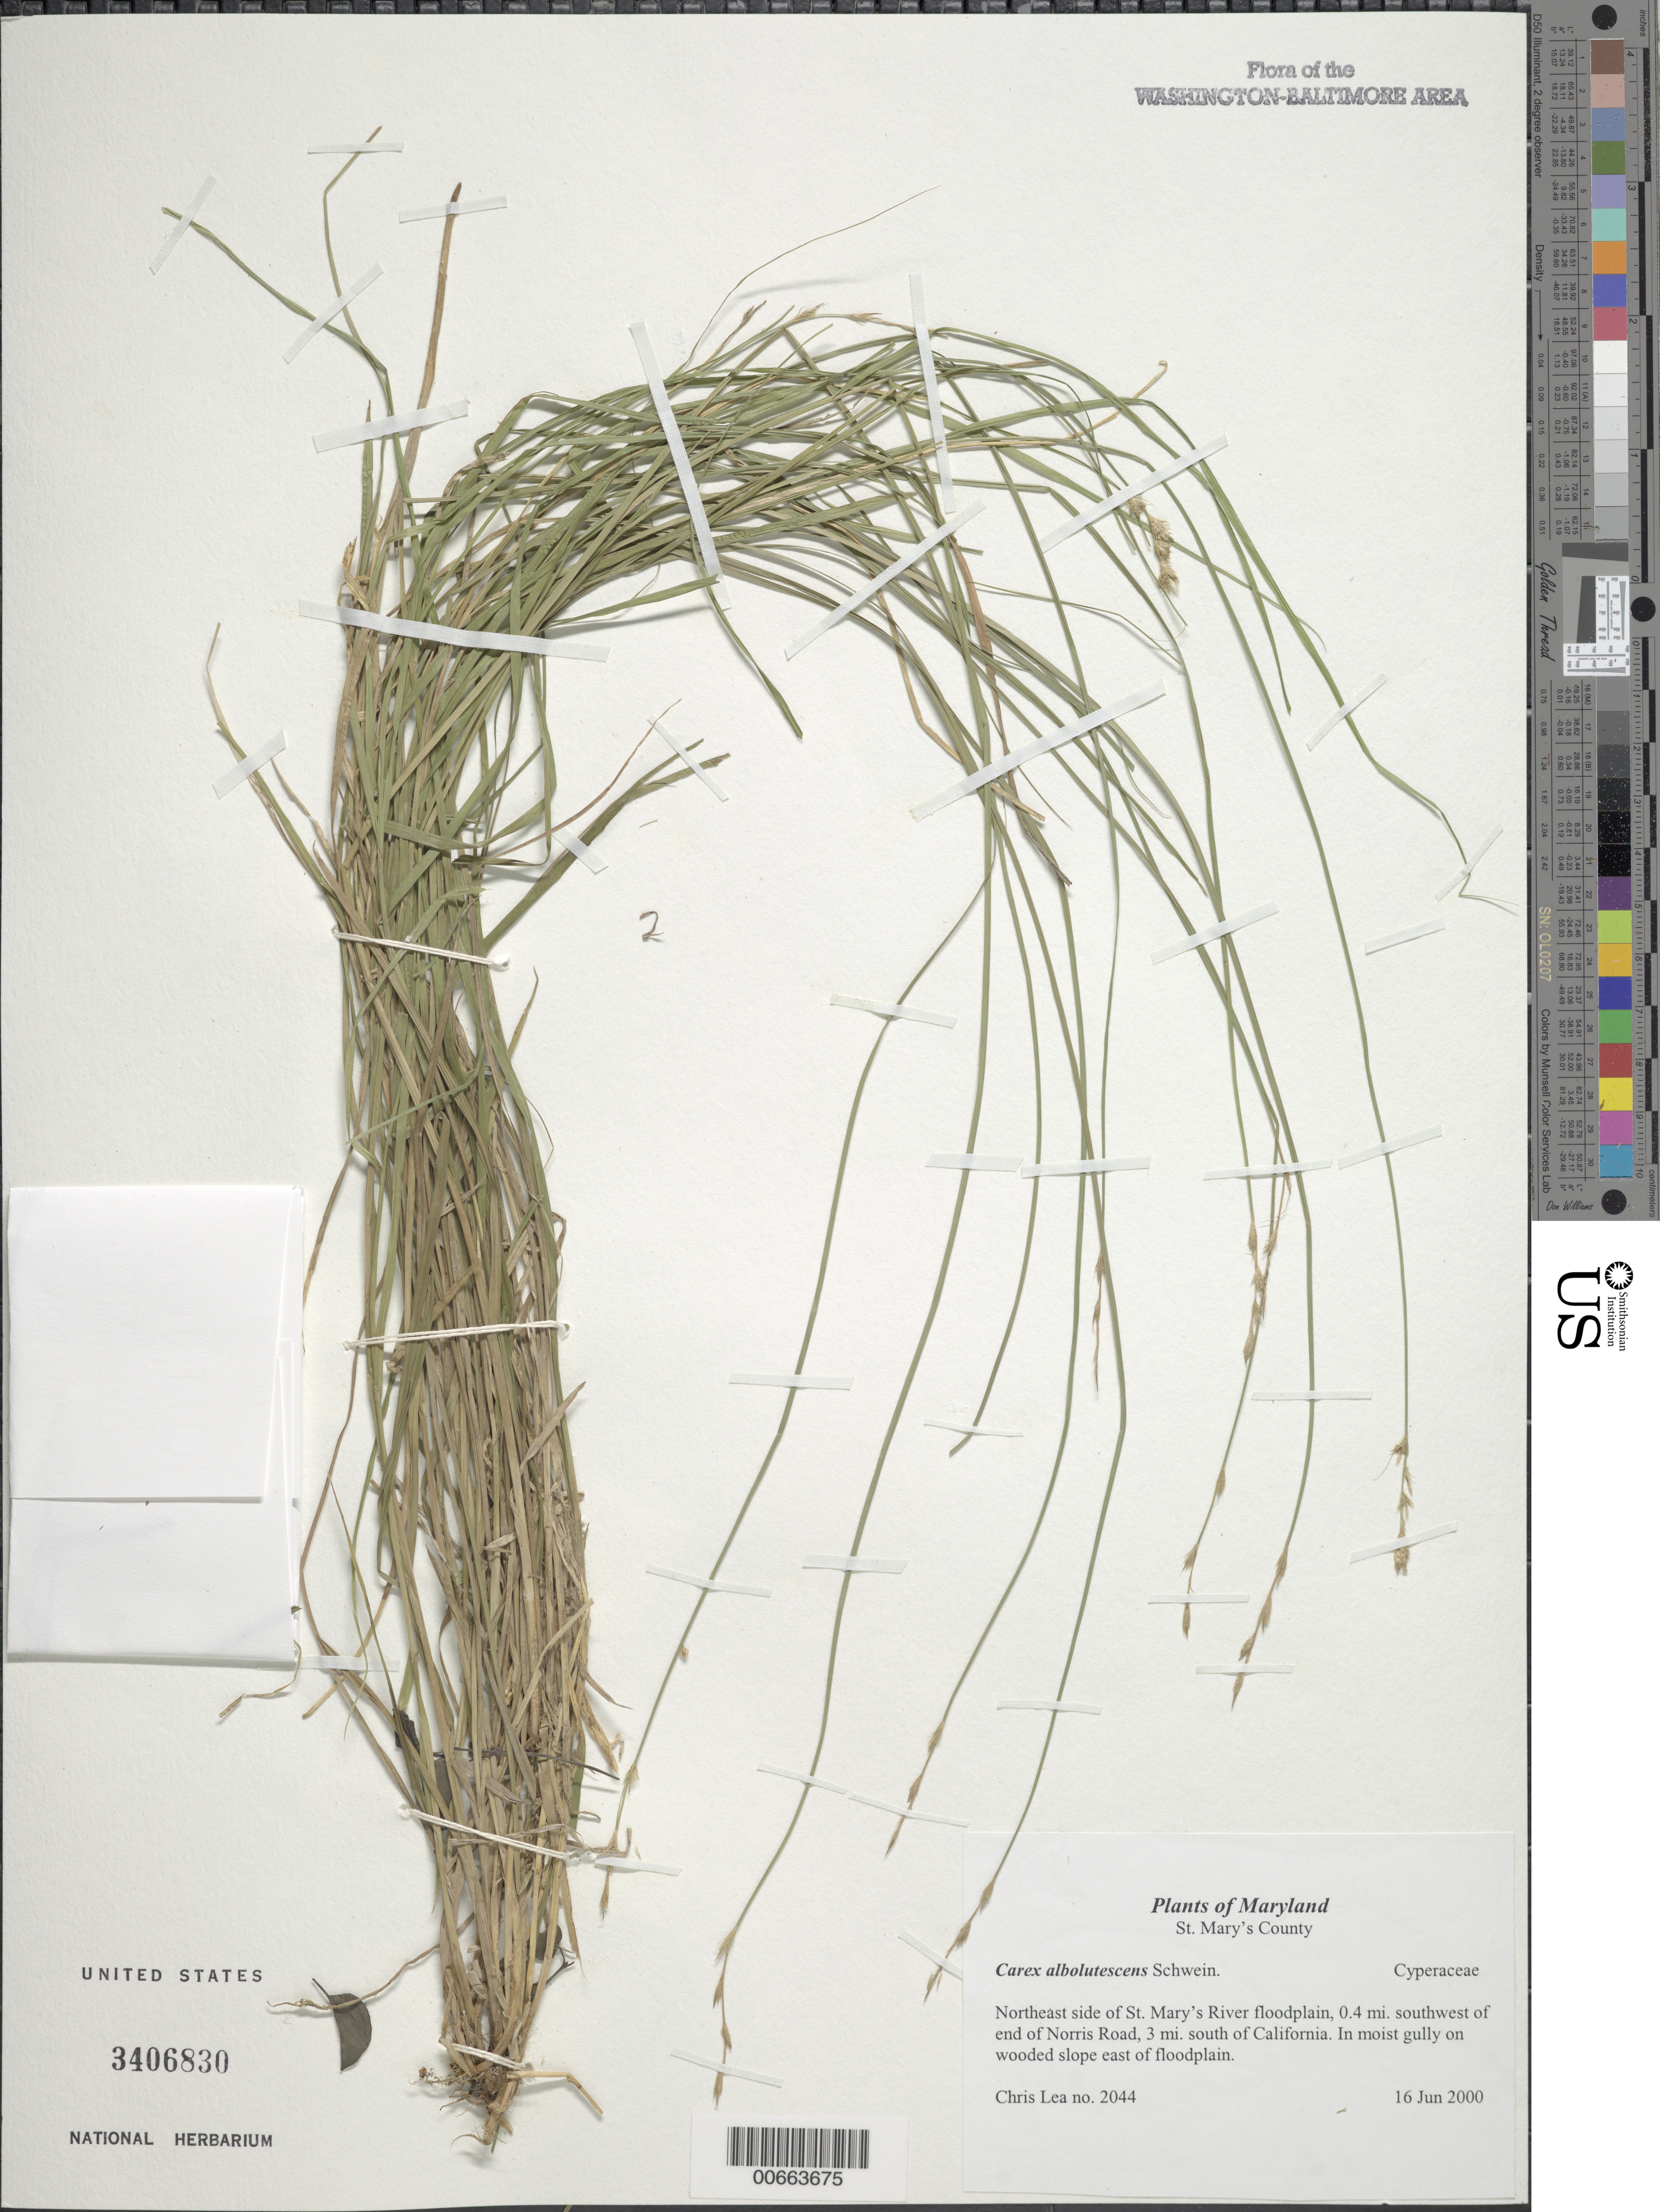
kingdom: Plantae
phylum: Tracheophyta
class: Liliopsida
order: Poales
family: Cyperaceae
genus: Carex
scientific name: Carex albolutescens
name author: Schwein.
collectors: C. Lea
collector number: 2044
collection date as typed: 16 Jun 2000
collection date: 2000-06-16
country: United States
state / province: Maryland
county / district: St. Mary's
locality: Northeast side of St. Mary's River floodplain, 0.4 mi. southwest of end of Norris Road, 3 mi. south of California.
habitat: In moist gully on wooded slope east of floodplain.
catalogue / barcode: US 3406830